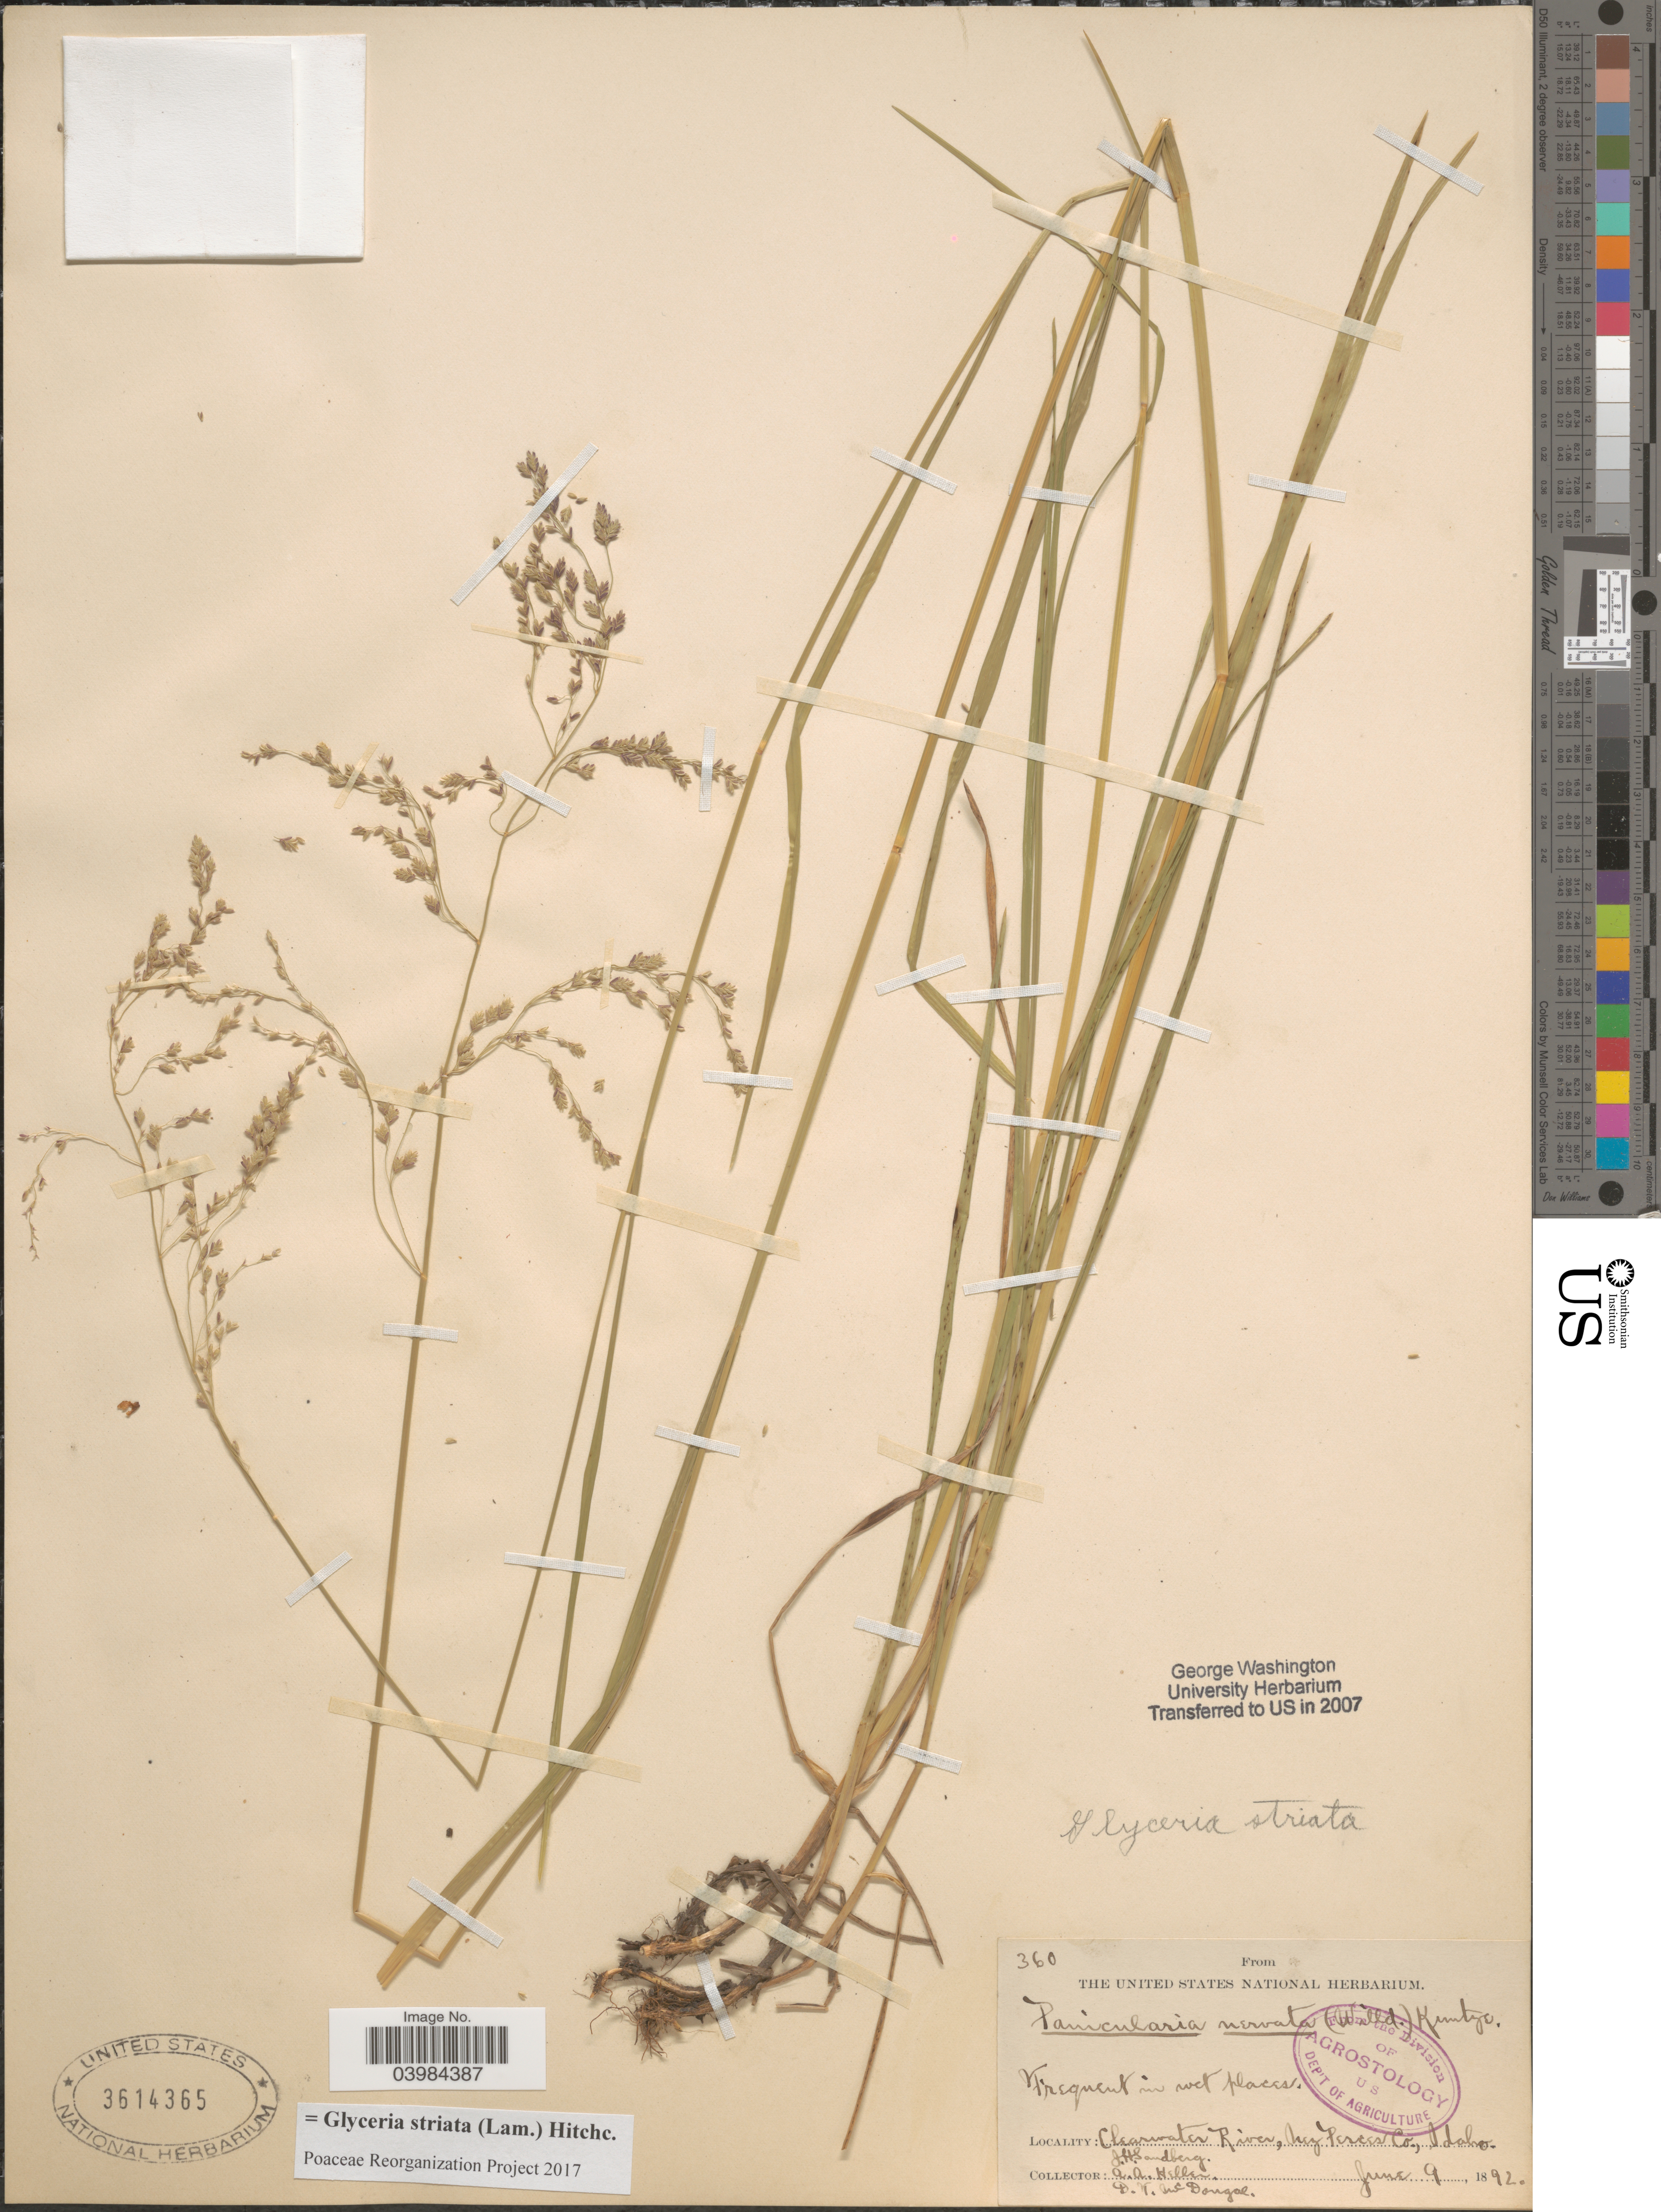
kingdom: Plantae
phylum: Tracheophyta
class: Liliopsida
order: Poales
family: Poaceae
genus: Glyceria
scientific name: Glyceria striata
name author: (Lam.) Hitchc.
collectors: J. H. Sandberg, A. A. Heller & D. McDougal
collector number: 360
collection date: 1892-06-09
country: United States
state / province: Idaho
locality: Clearwater River, Nez Perces Co.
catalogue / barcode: US 3614365